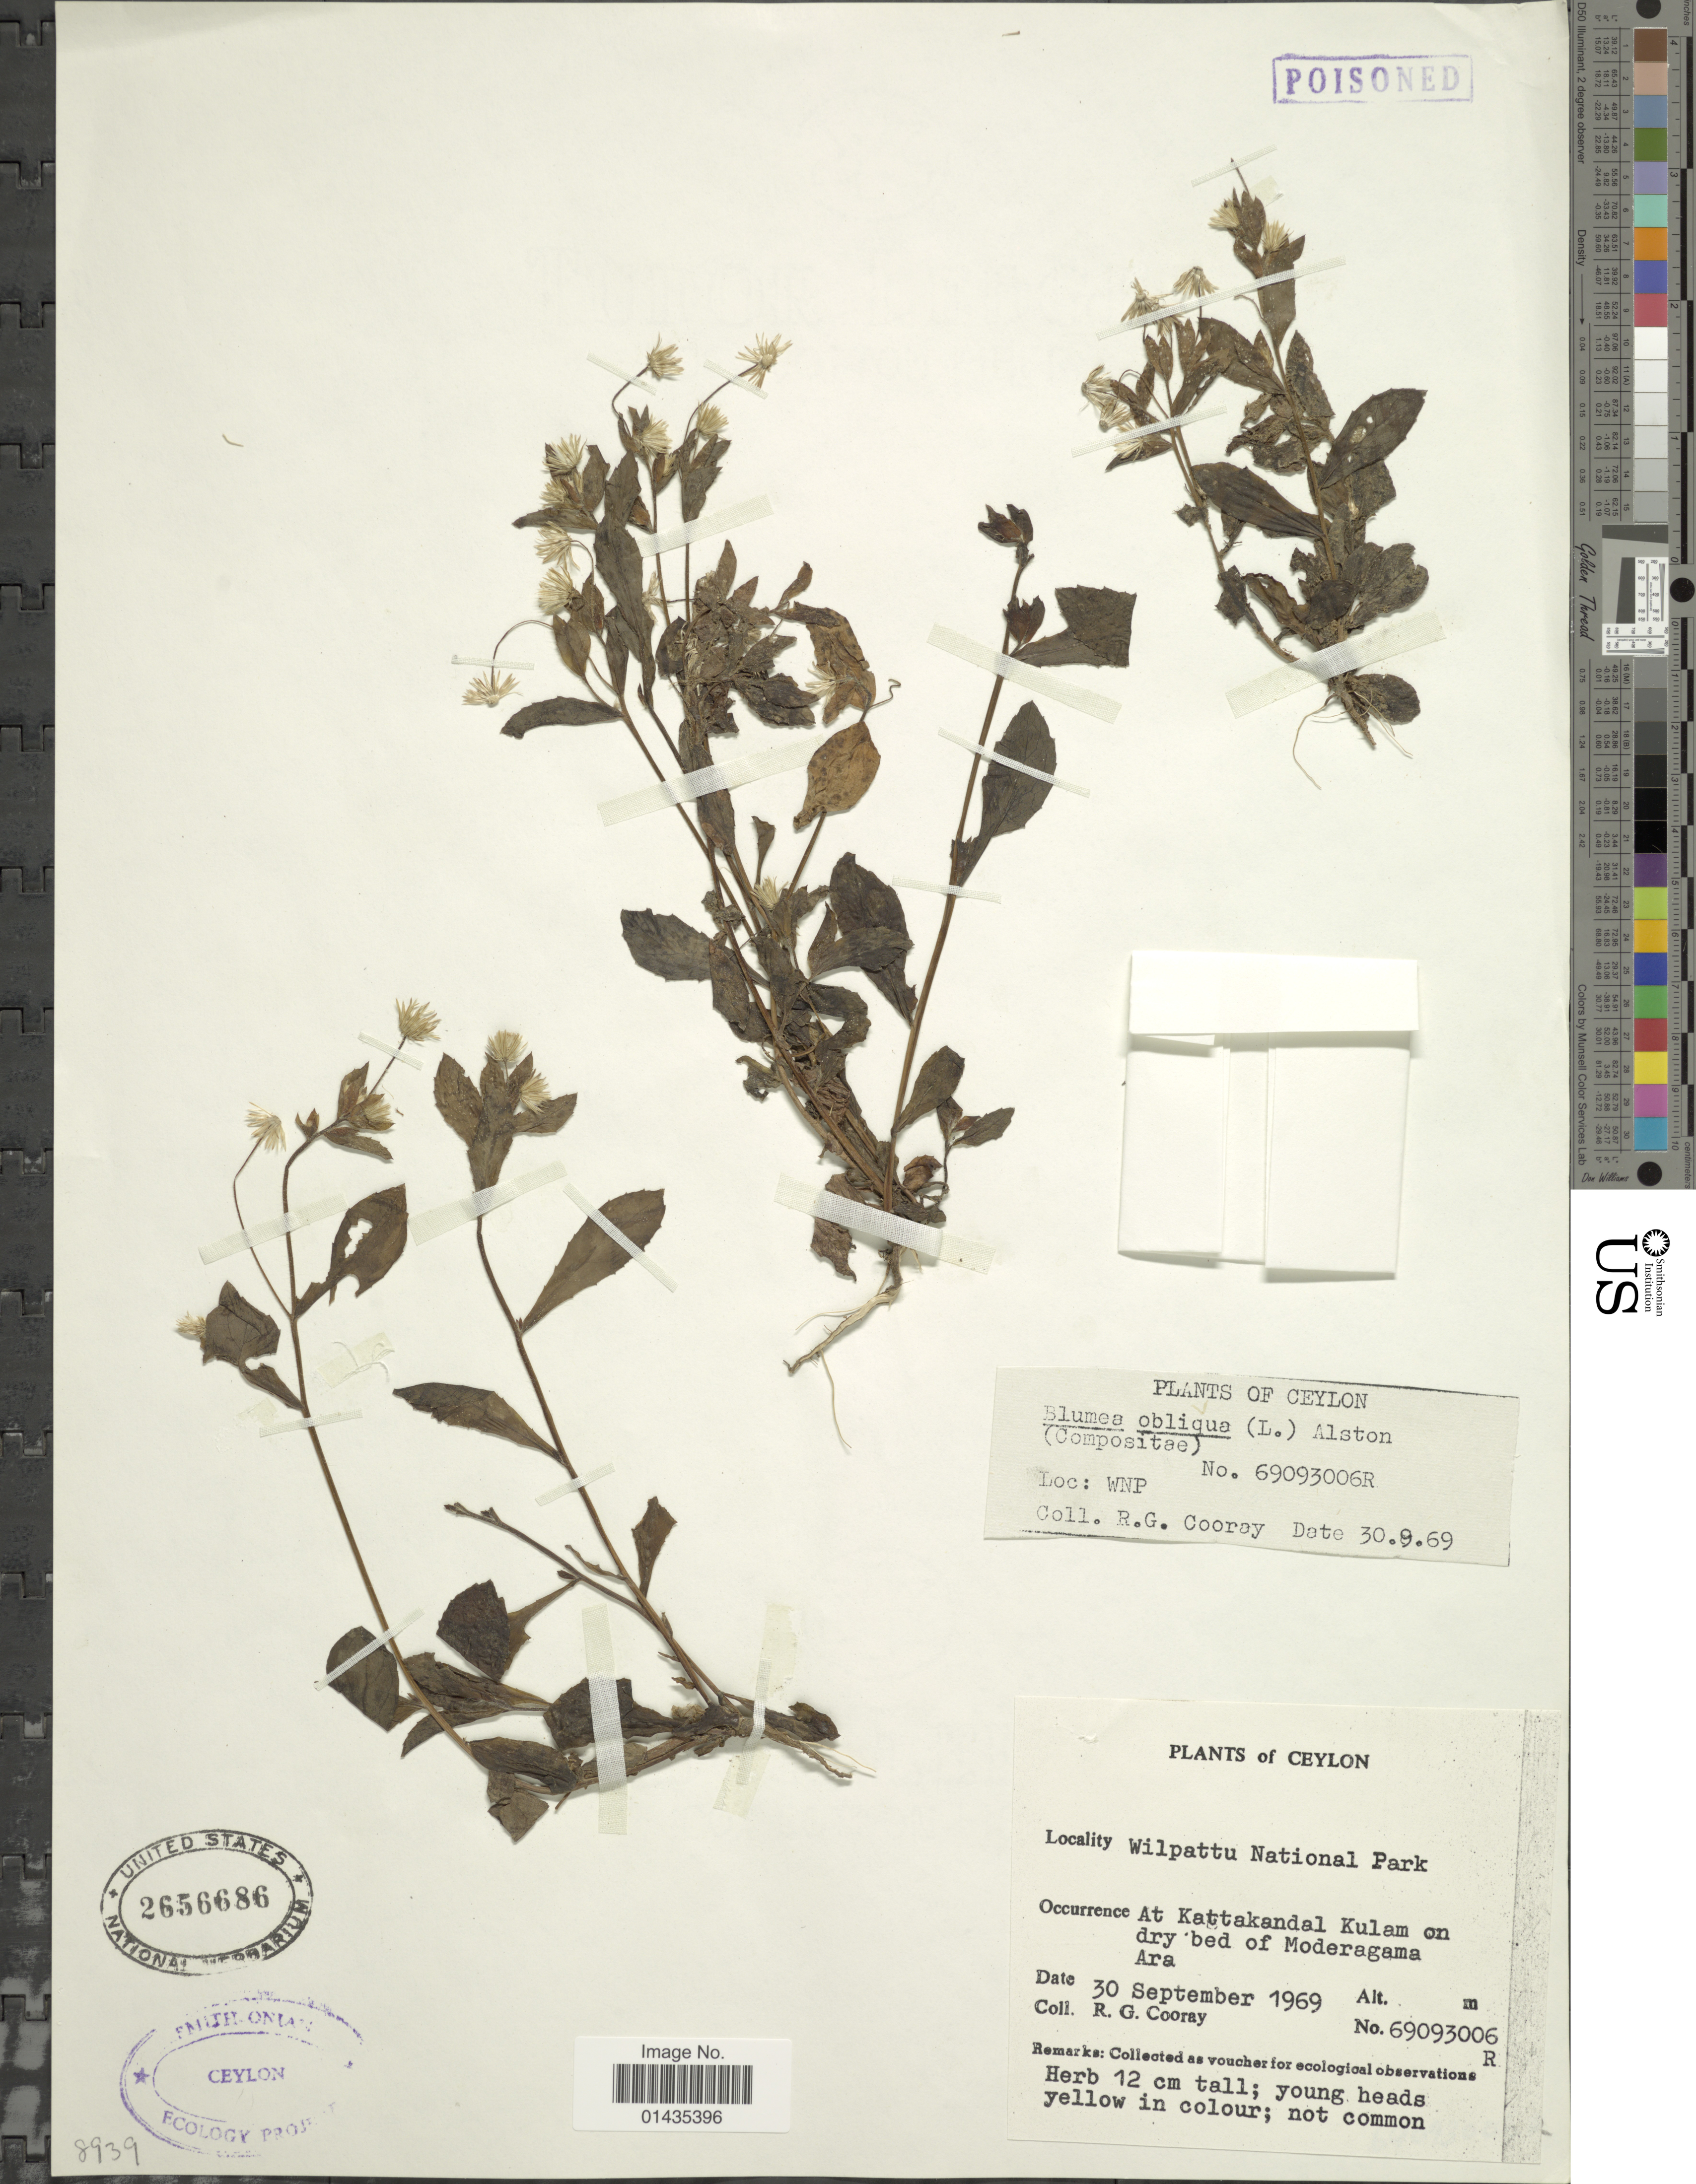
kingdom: Plantae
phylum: Tracheophyta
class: Magnoliopsida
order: Asterales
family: Asteraceae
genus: Blumea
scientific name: Blumea obliqua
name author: (L.) Druce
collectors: R. Cooray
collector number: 69093006R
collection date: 1969-09-30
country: Sri Lanka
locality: Ceylon, Wilpattu National Park, Kattakandal Kulam on dry bed of Moderagama Ara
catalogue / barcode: US 2656686